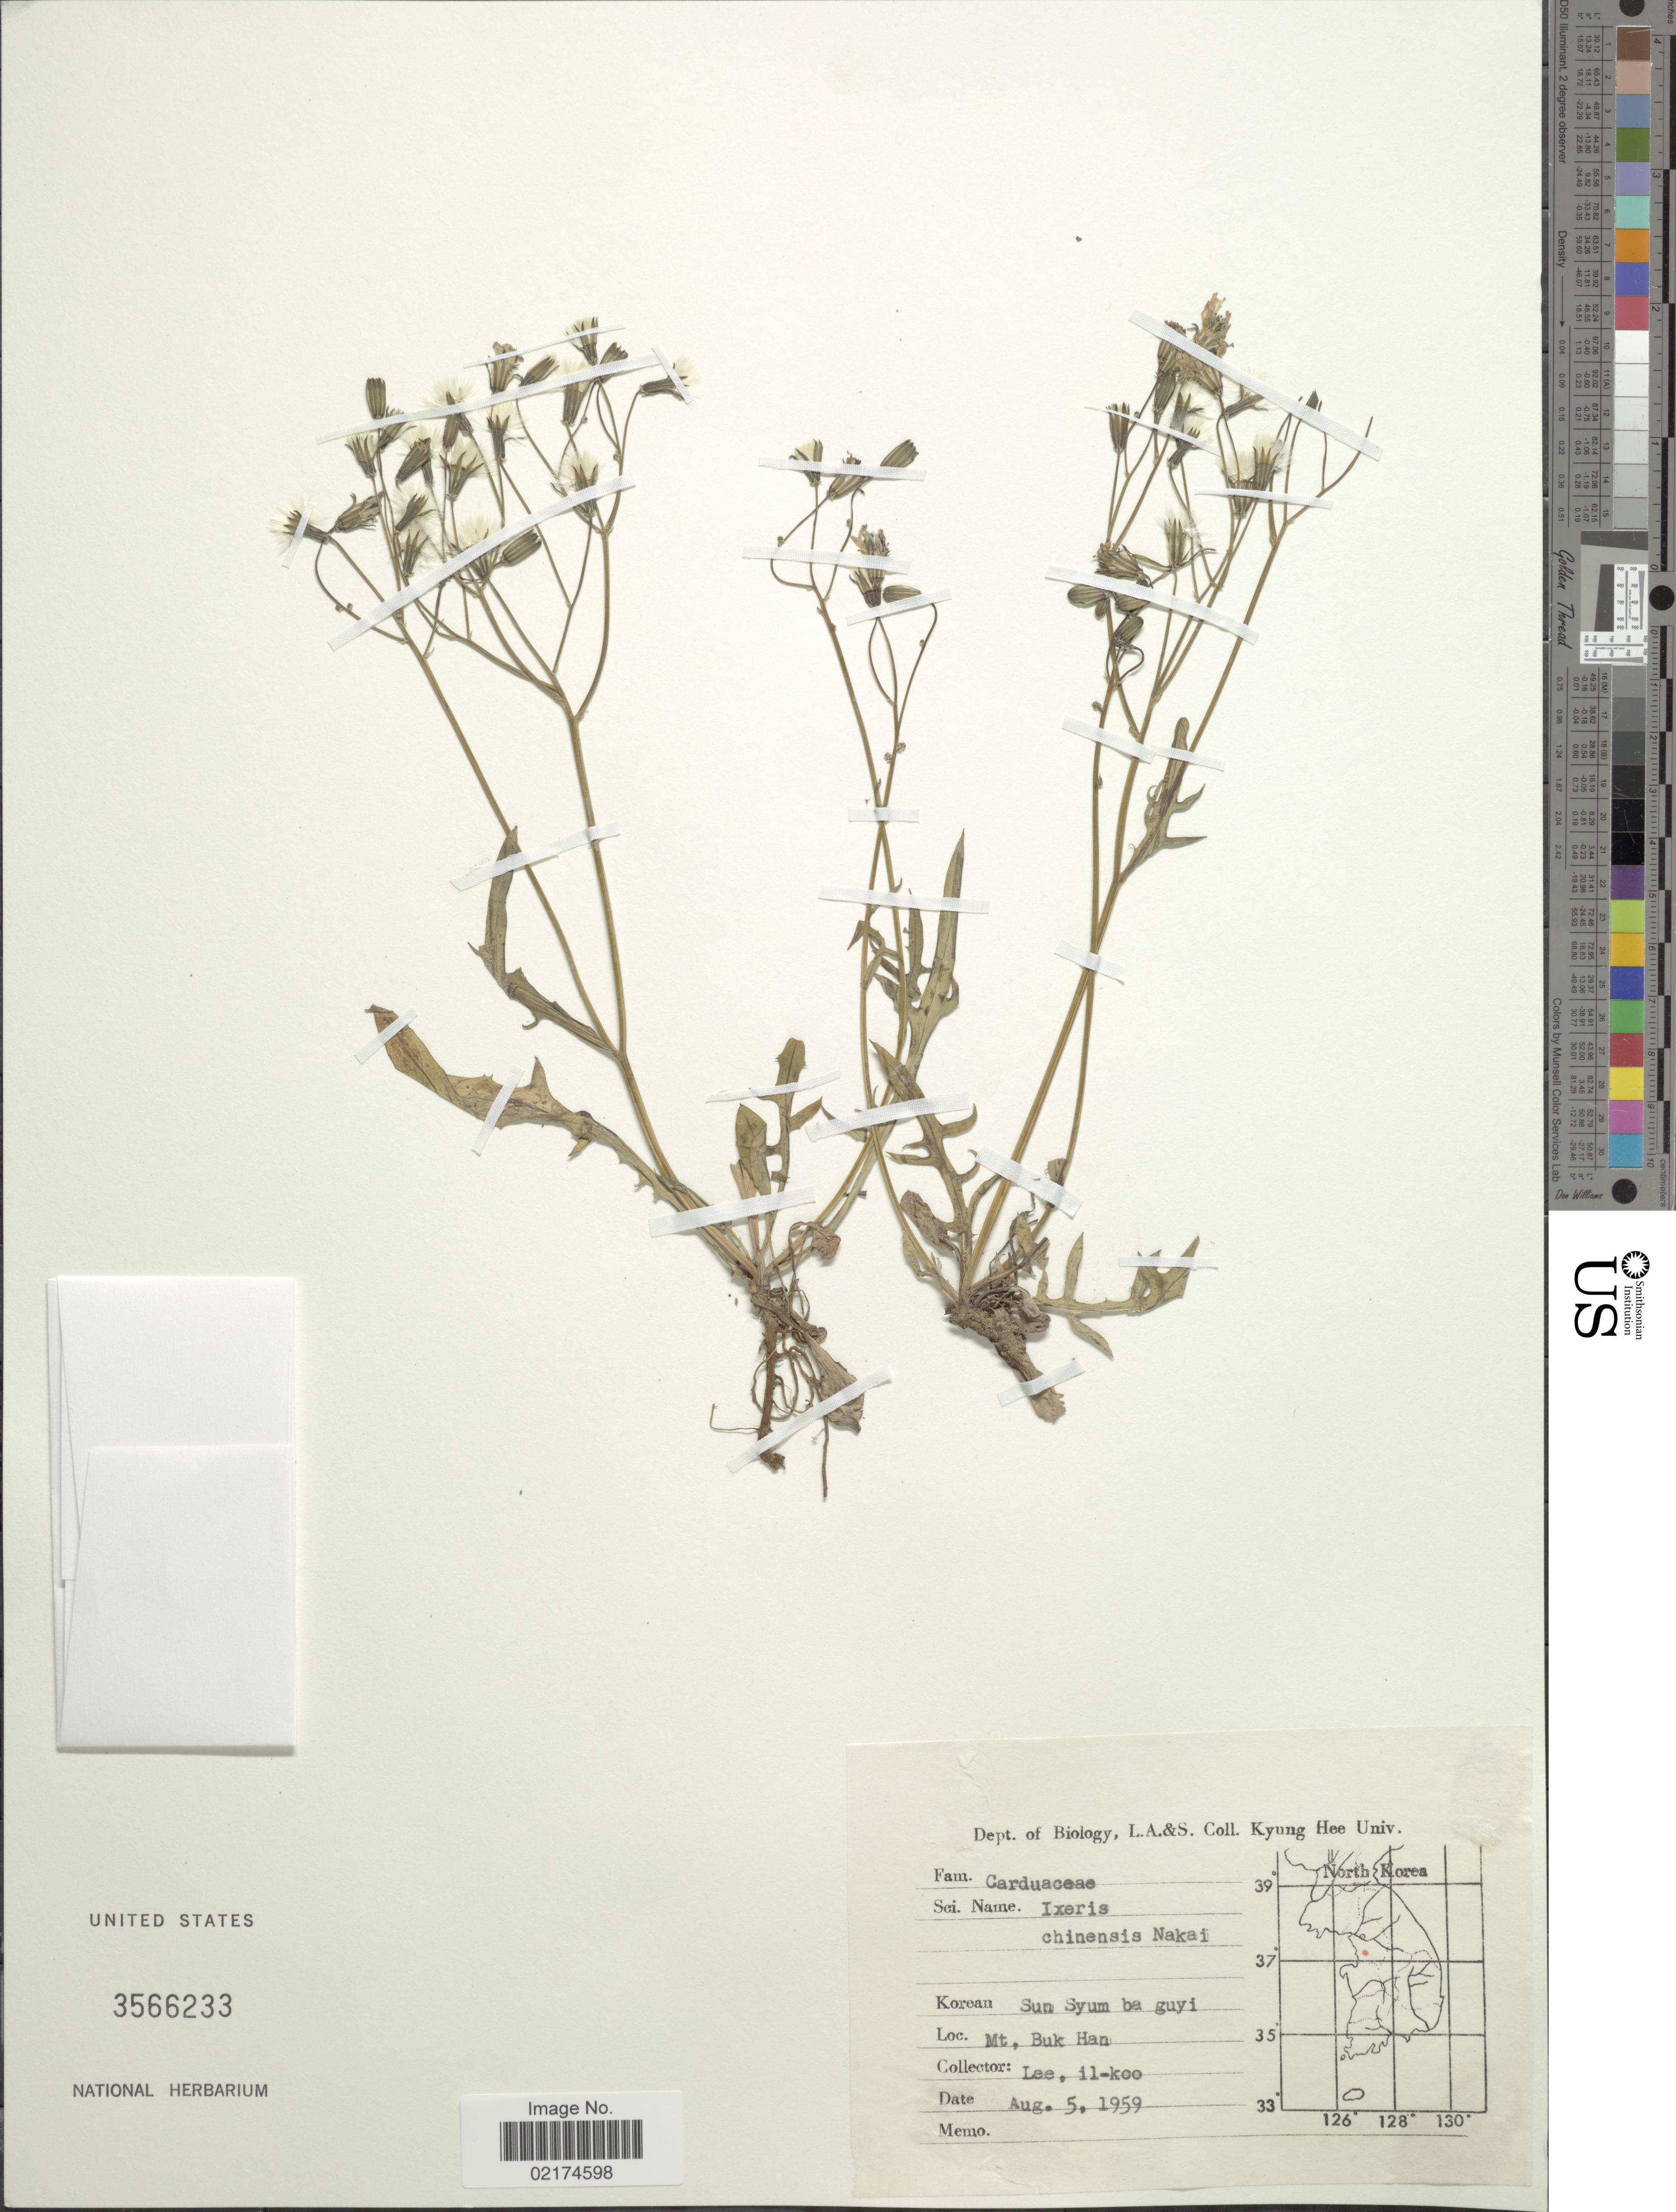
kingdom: Plantae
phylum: Tracheophyta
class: Magnoliopsida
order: Asterales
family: Asteraceae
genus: Ixeris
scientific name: Ixeris chinensis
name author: (Thunb.) Nakai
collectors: I. Lee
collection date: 1959-08-05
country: South Korea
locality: Mt. Buk Han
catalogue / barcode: US 3566233